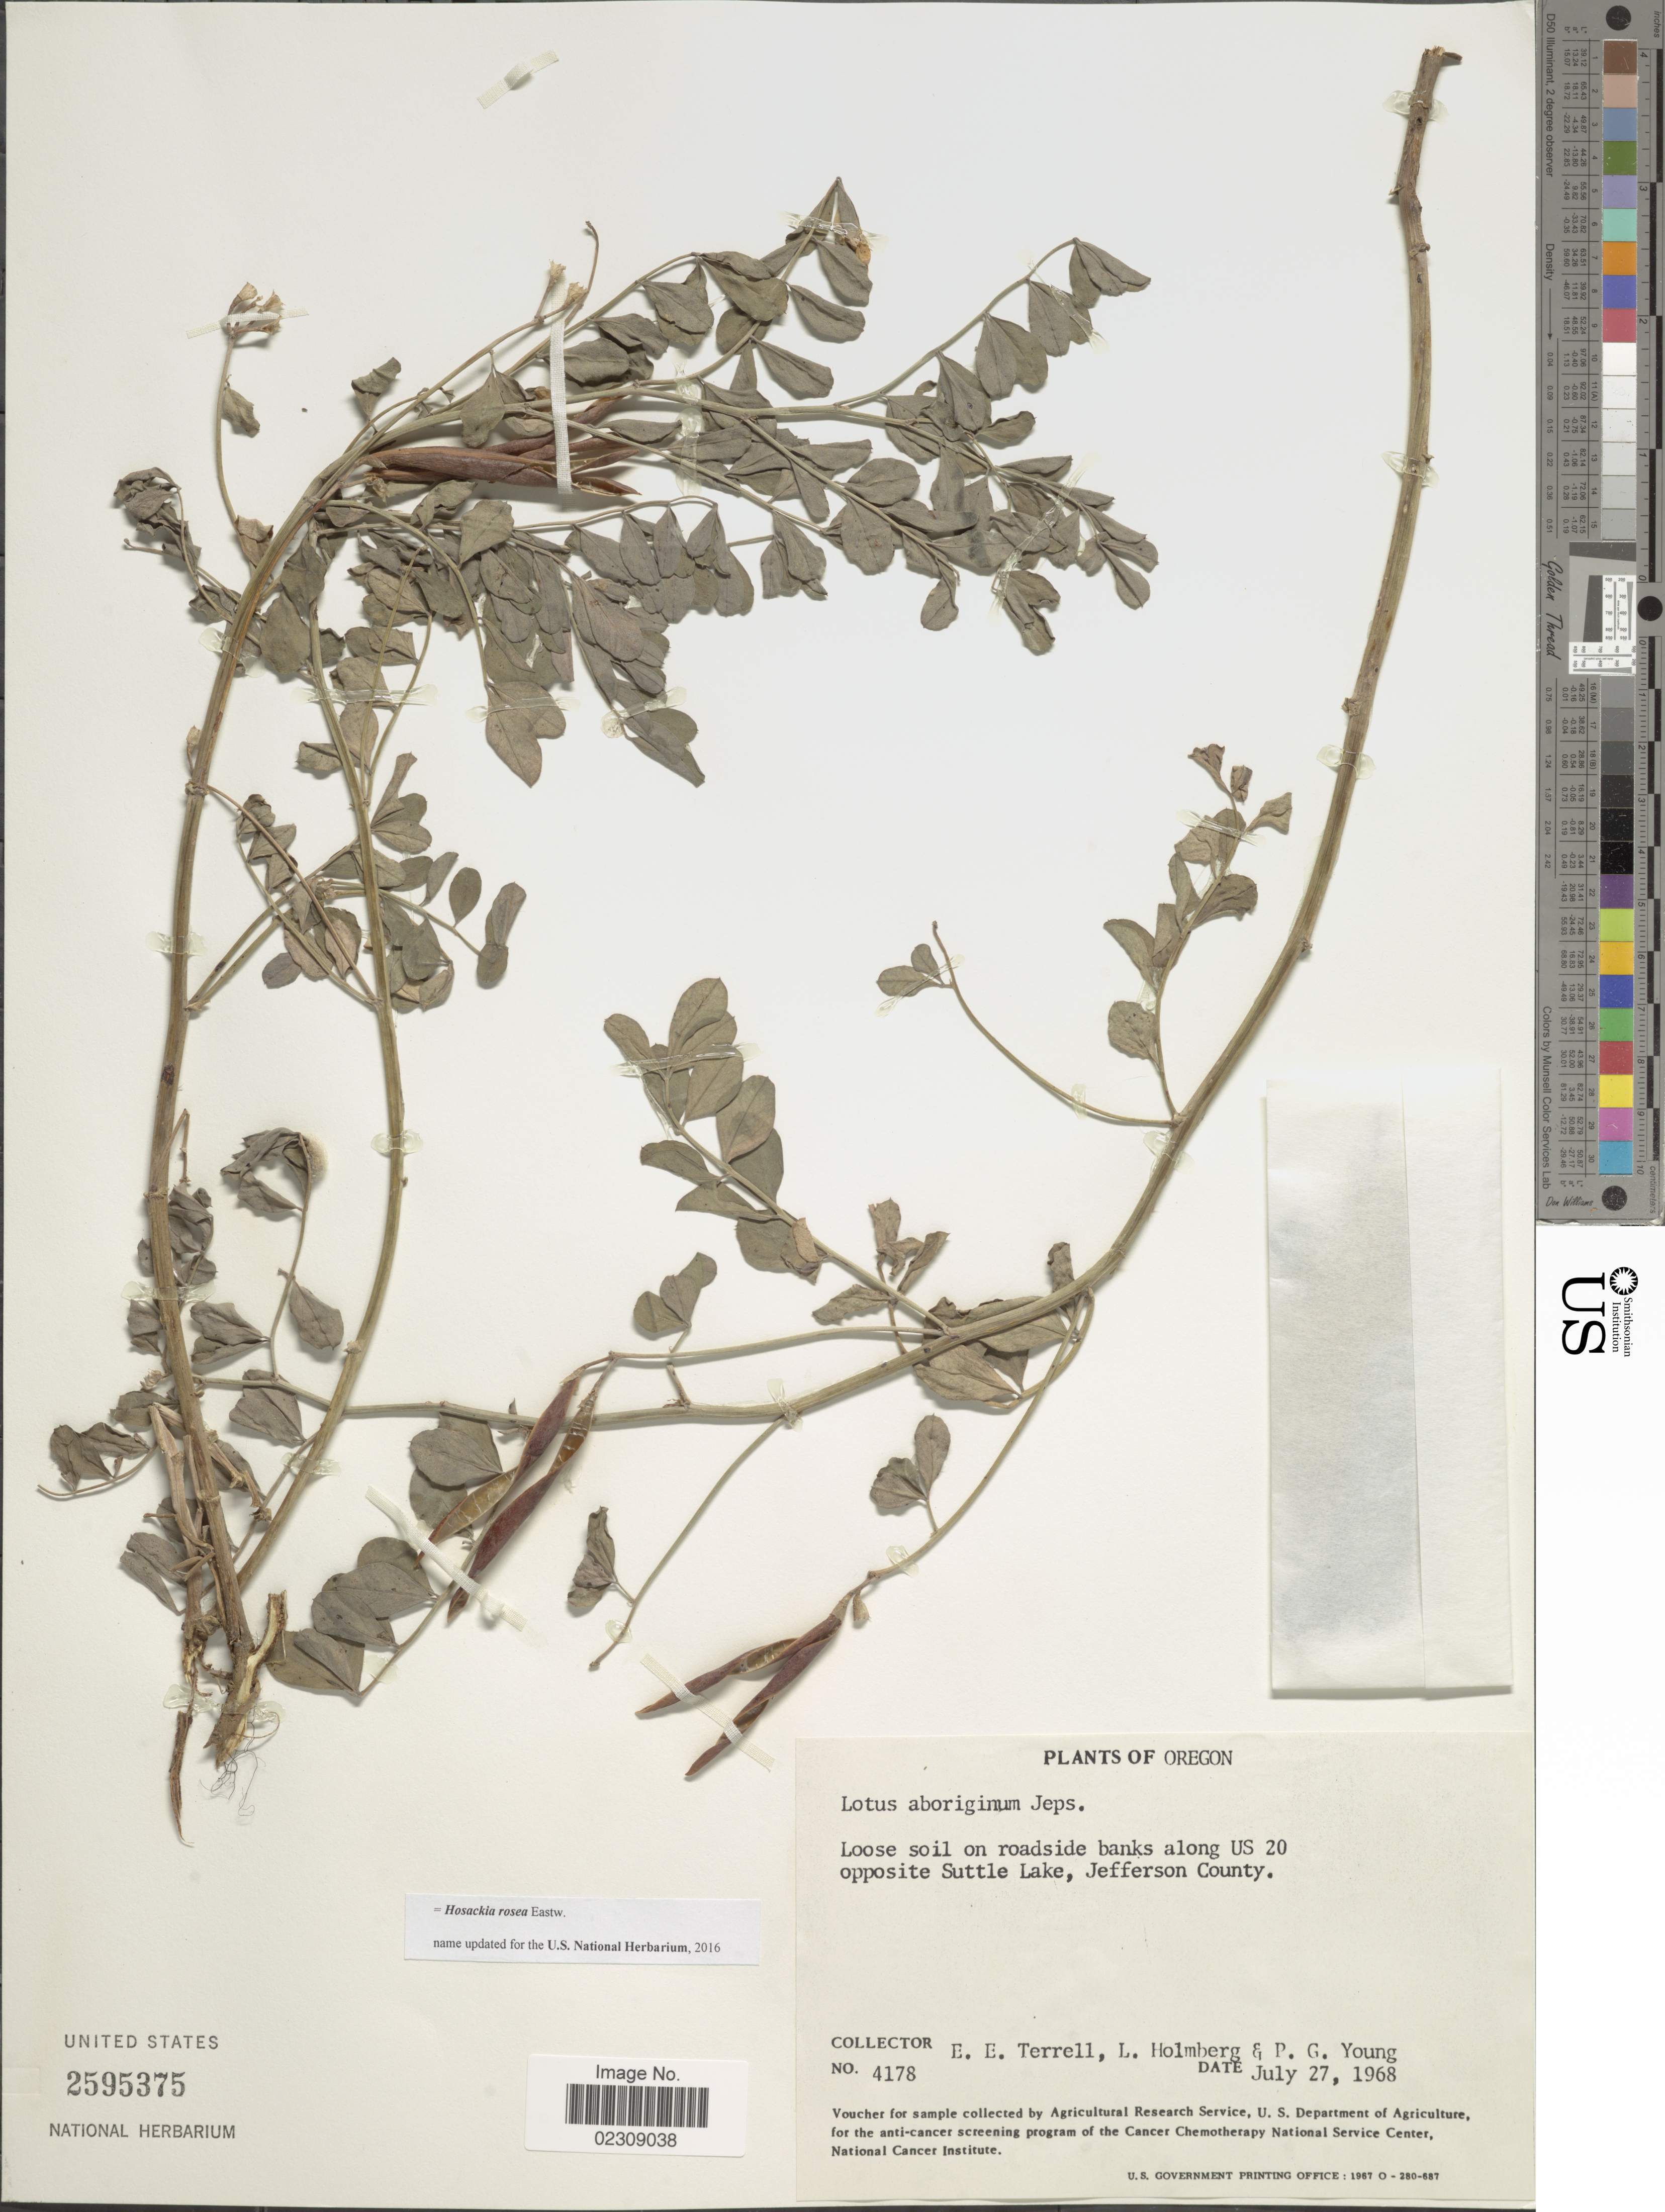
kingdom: Plantae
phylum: Tracheophyta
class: Magnoliopsida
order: Fabales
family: Fabaceae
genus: Hosackia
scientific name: Hosackia rosea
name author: Eastw.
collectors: E. E. Terrell, L. Holmberg & P. Young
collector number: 4178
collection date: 1968-07-27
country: United States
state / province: Oregon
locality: Loose soil on roadside banks along US 20 opposite Suttle Lake, Jefferson County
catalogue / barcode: US 2595375